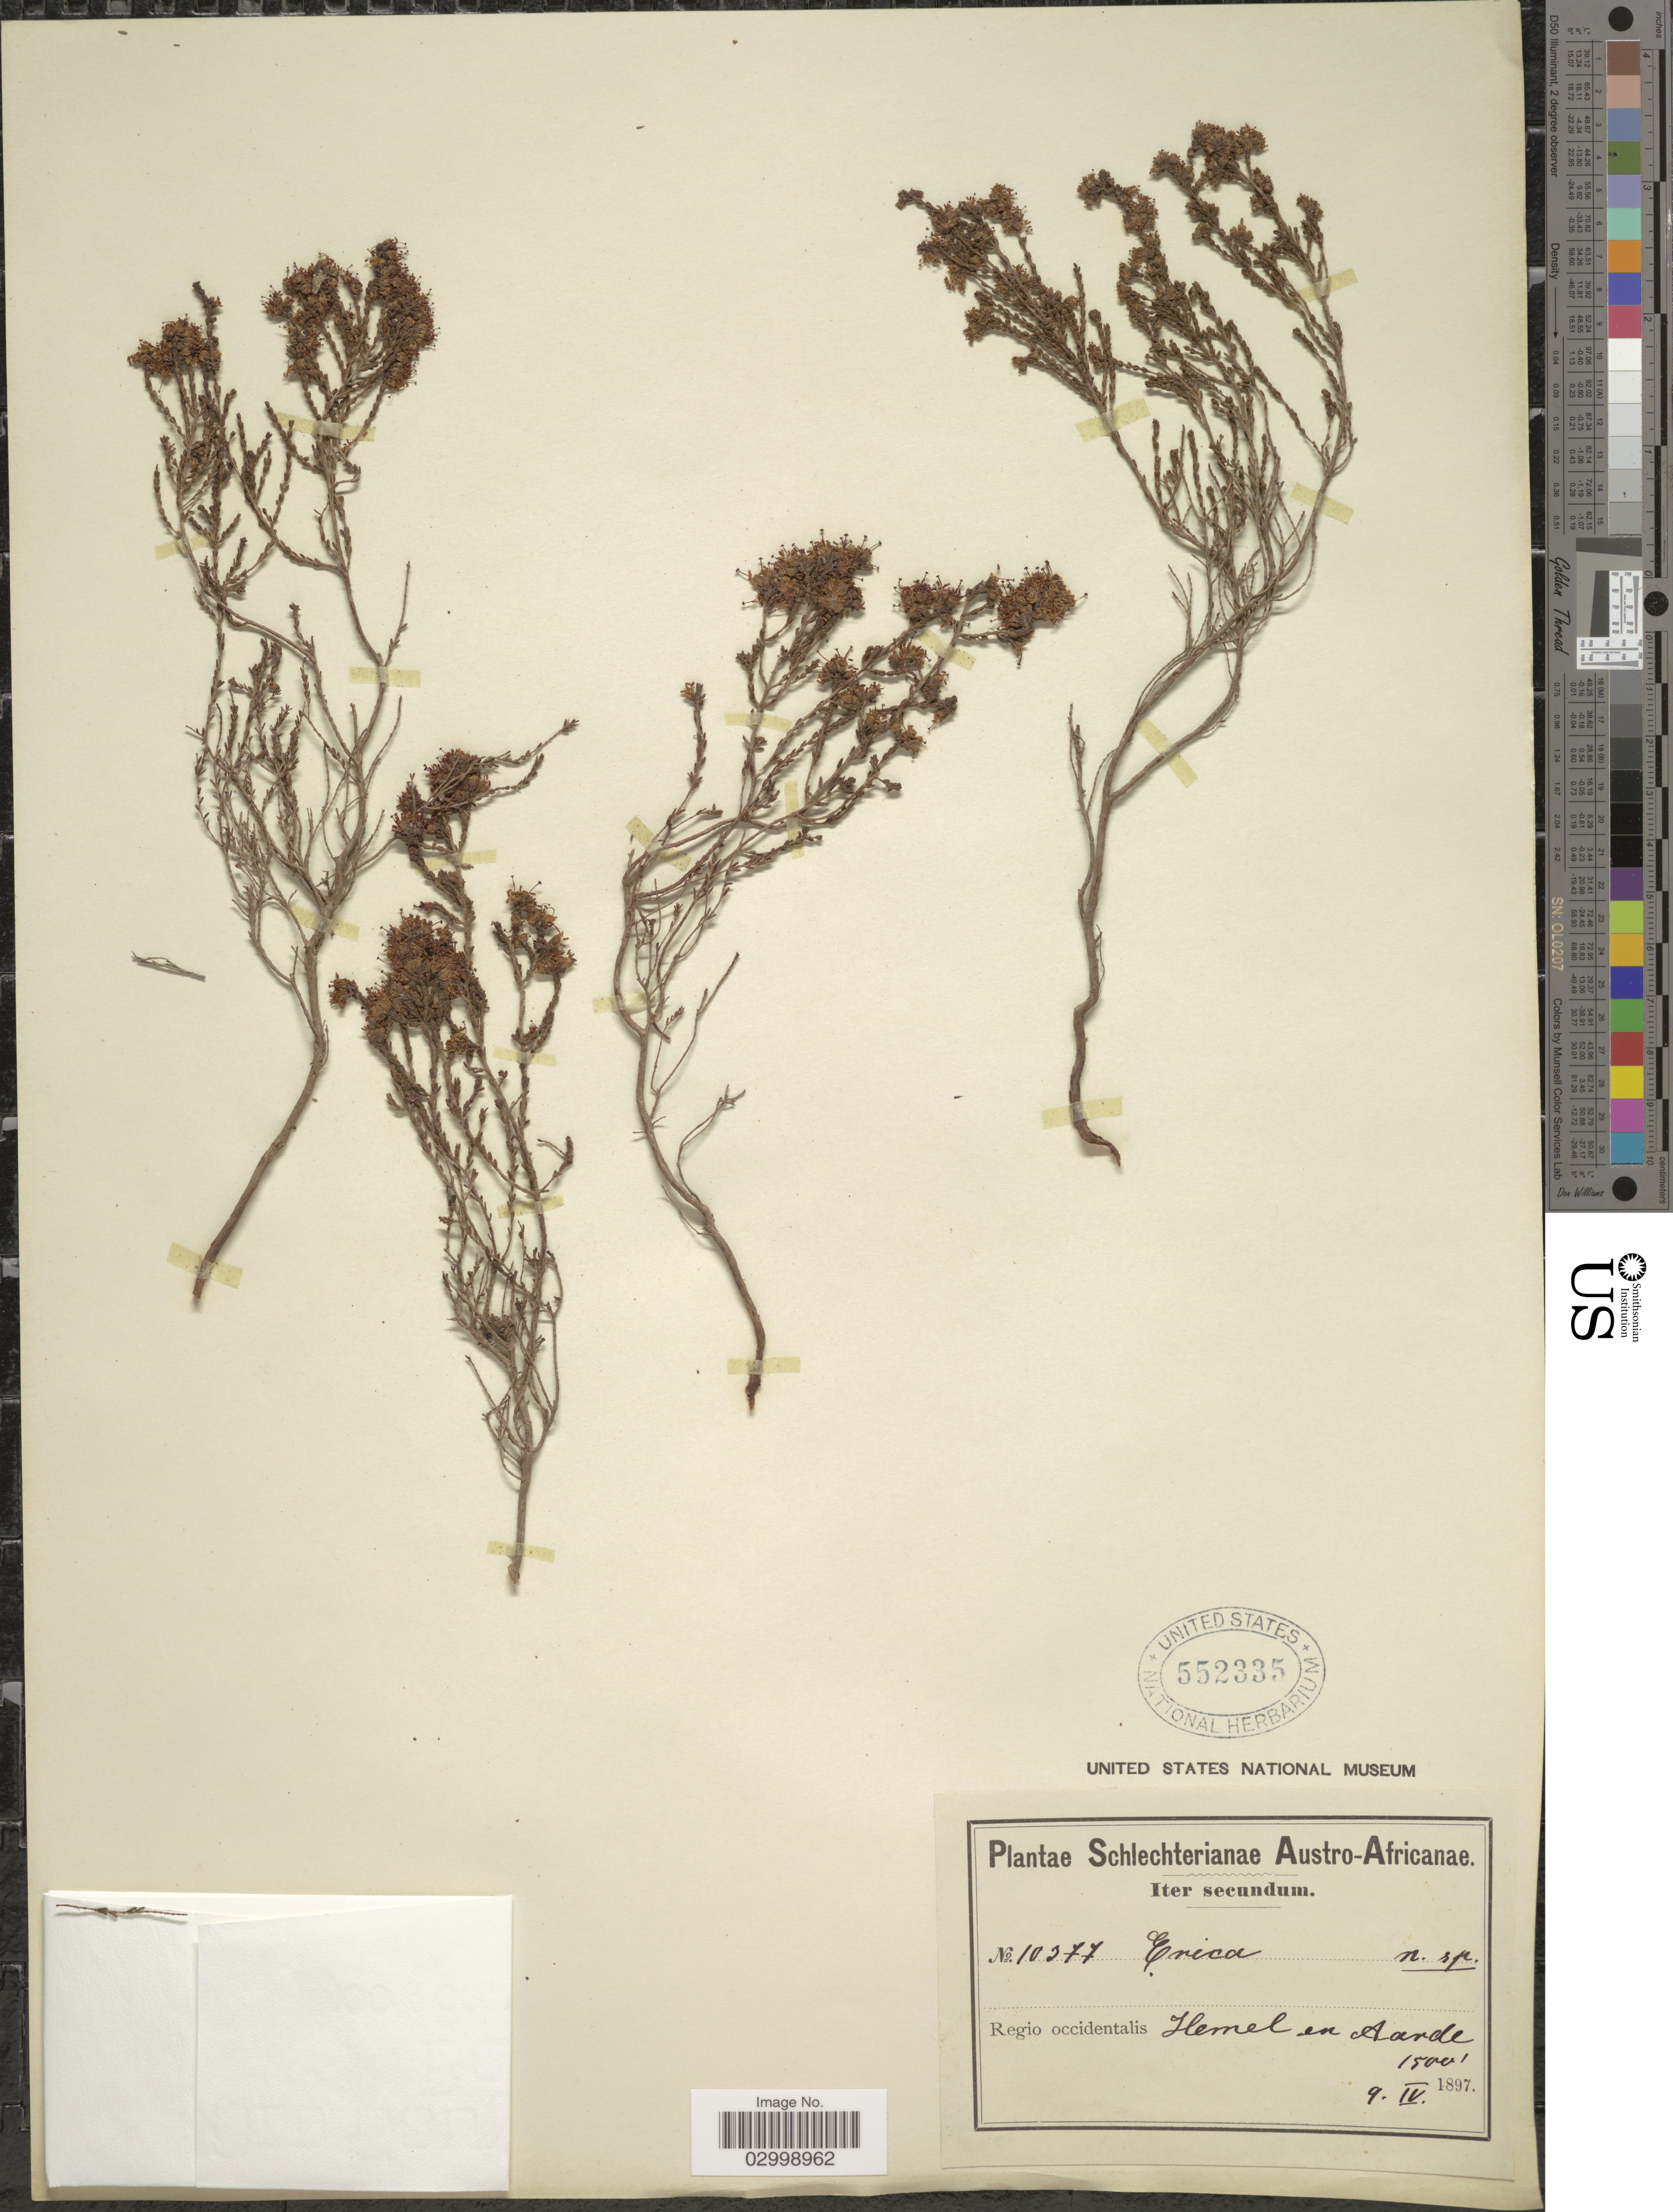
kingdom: Plantae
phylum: Tracheophyta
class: Magnoliopsida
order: Ericales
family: Ericaceae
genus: Erica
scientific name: Erica sp.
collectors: Schlechter, --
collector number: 10377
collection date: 1897-04-09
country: South Africa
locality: Austro-Africanae, Regio occidentalis, Hemel en Aarde.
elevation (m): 457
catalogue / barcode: US 552335